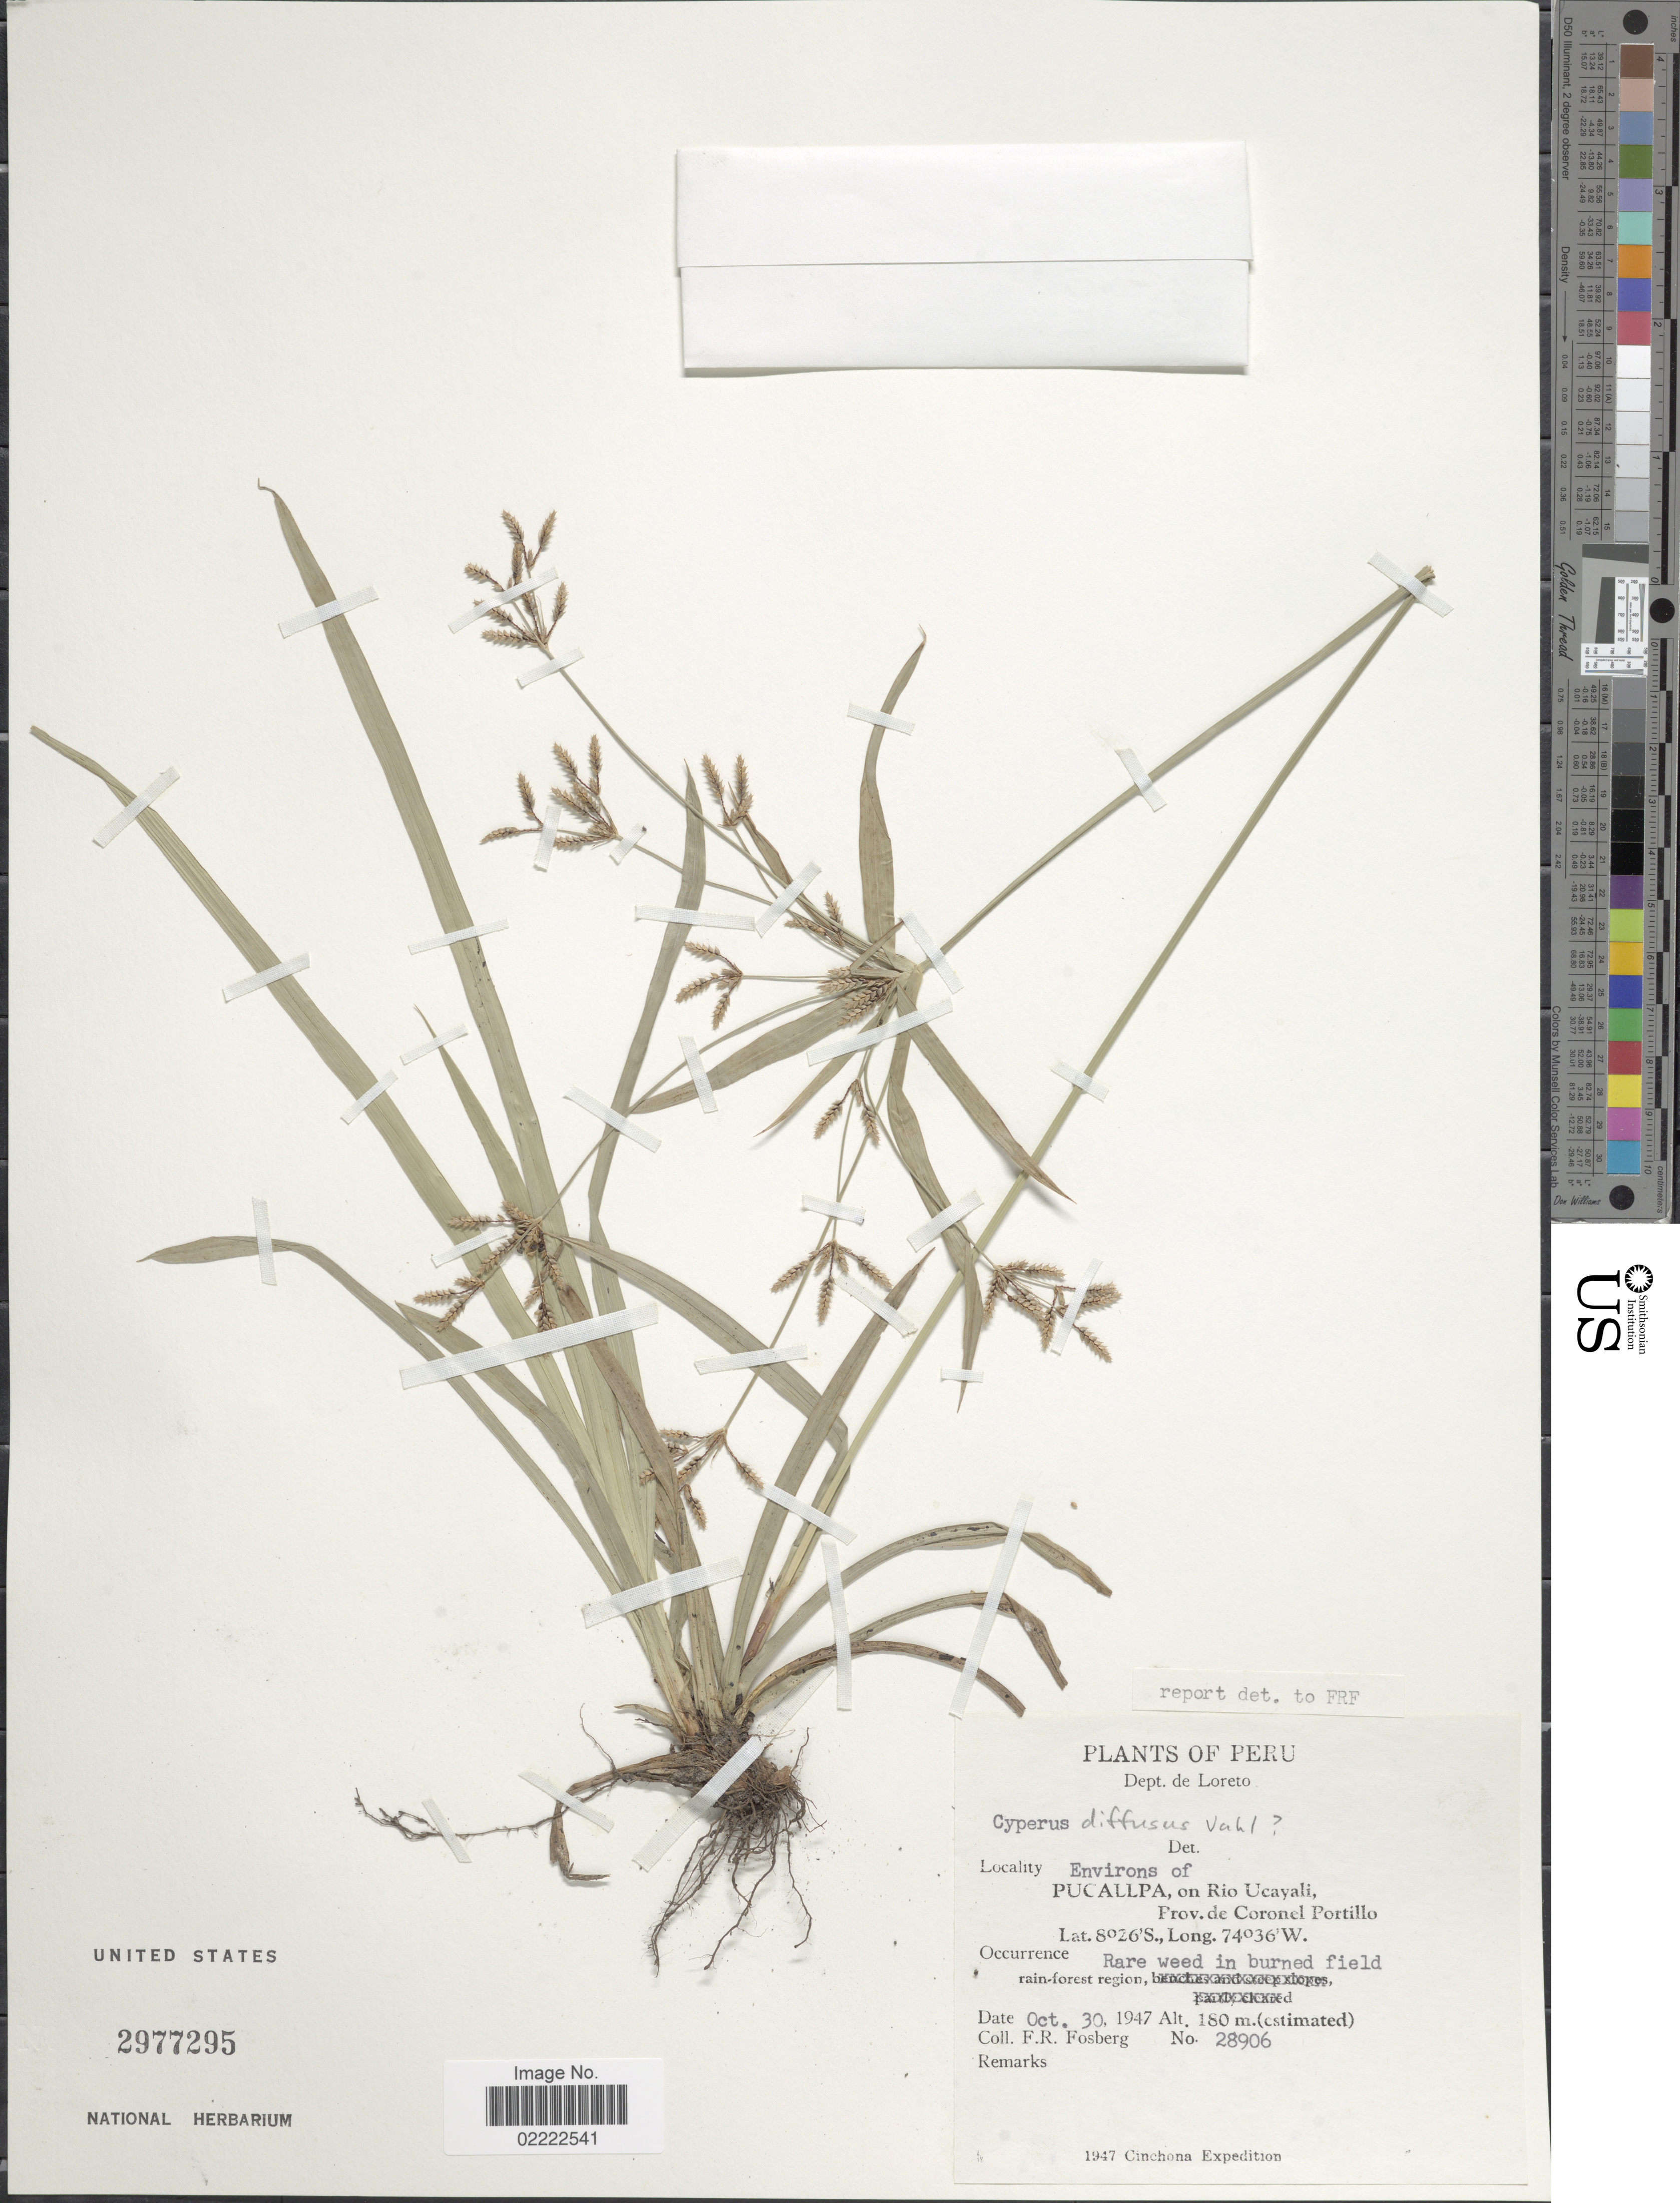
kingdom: Plantae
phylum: Tracheophyta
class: Liliopsida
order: Poales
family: Cyperaceae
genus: Cyperus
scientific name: Cyperus laxus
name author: Lam.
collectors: F. R. Fosberg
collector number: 28906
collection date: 1947-10-30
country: Peru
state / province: Loreto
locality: Environs of Pucallpa, on Rio Ucayali, Prov. de Coronel Portillo, in burned field rain-forest region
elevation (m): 180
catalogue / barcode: US 2977295